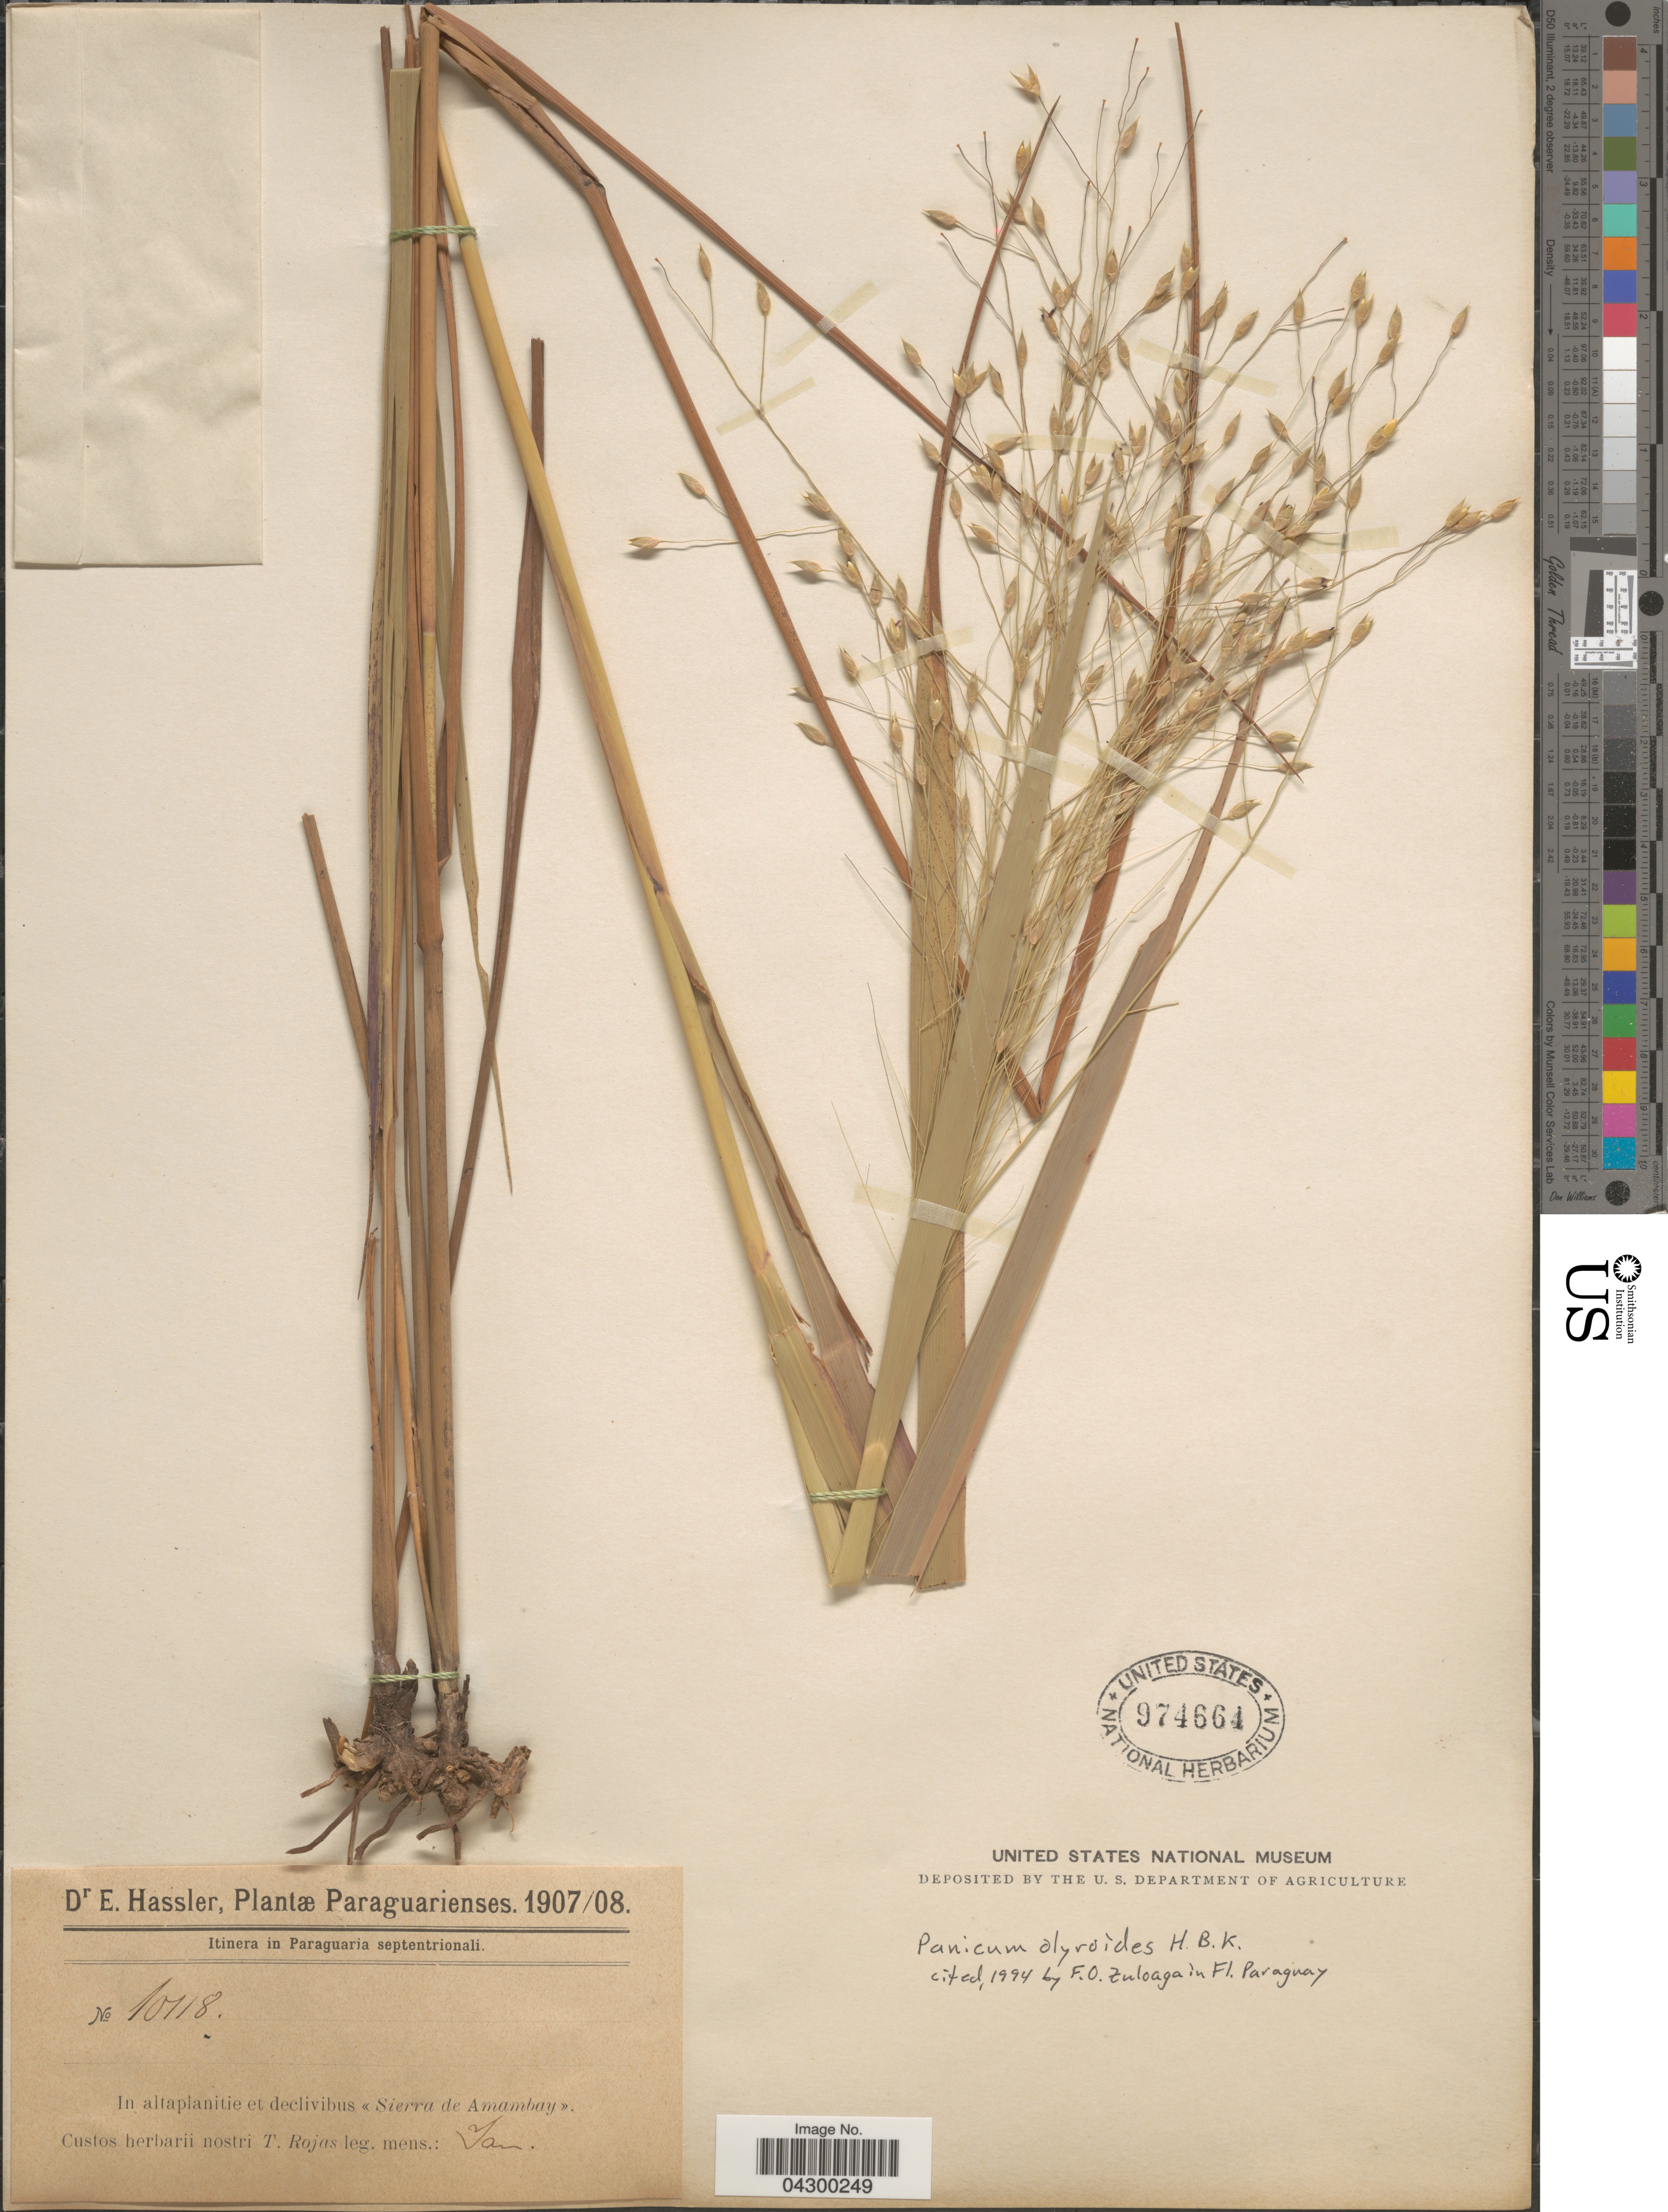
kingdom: Plantae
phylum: Tracheophyta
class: Liliopsida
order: Poales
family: Poaceae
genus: Panicum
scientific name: Panicum olyroides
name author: Kunth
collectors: T. Rojas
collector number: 10118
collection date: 1907-01/1908-01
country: Paraguay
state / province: Amambay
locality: Paraguarienses. Itinera in Paraguaria septentrionali. In altaplanitie et declivibus «Sierra de Amambay».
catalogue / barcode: US 974664